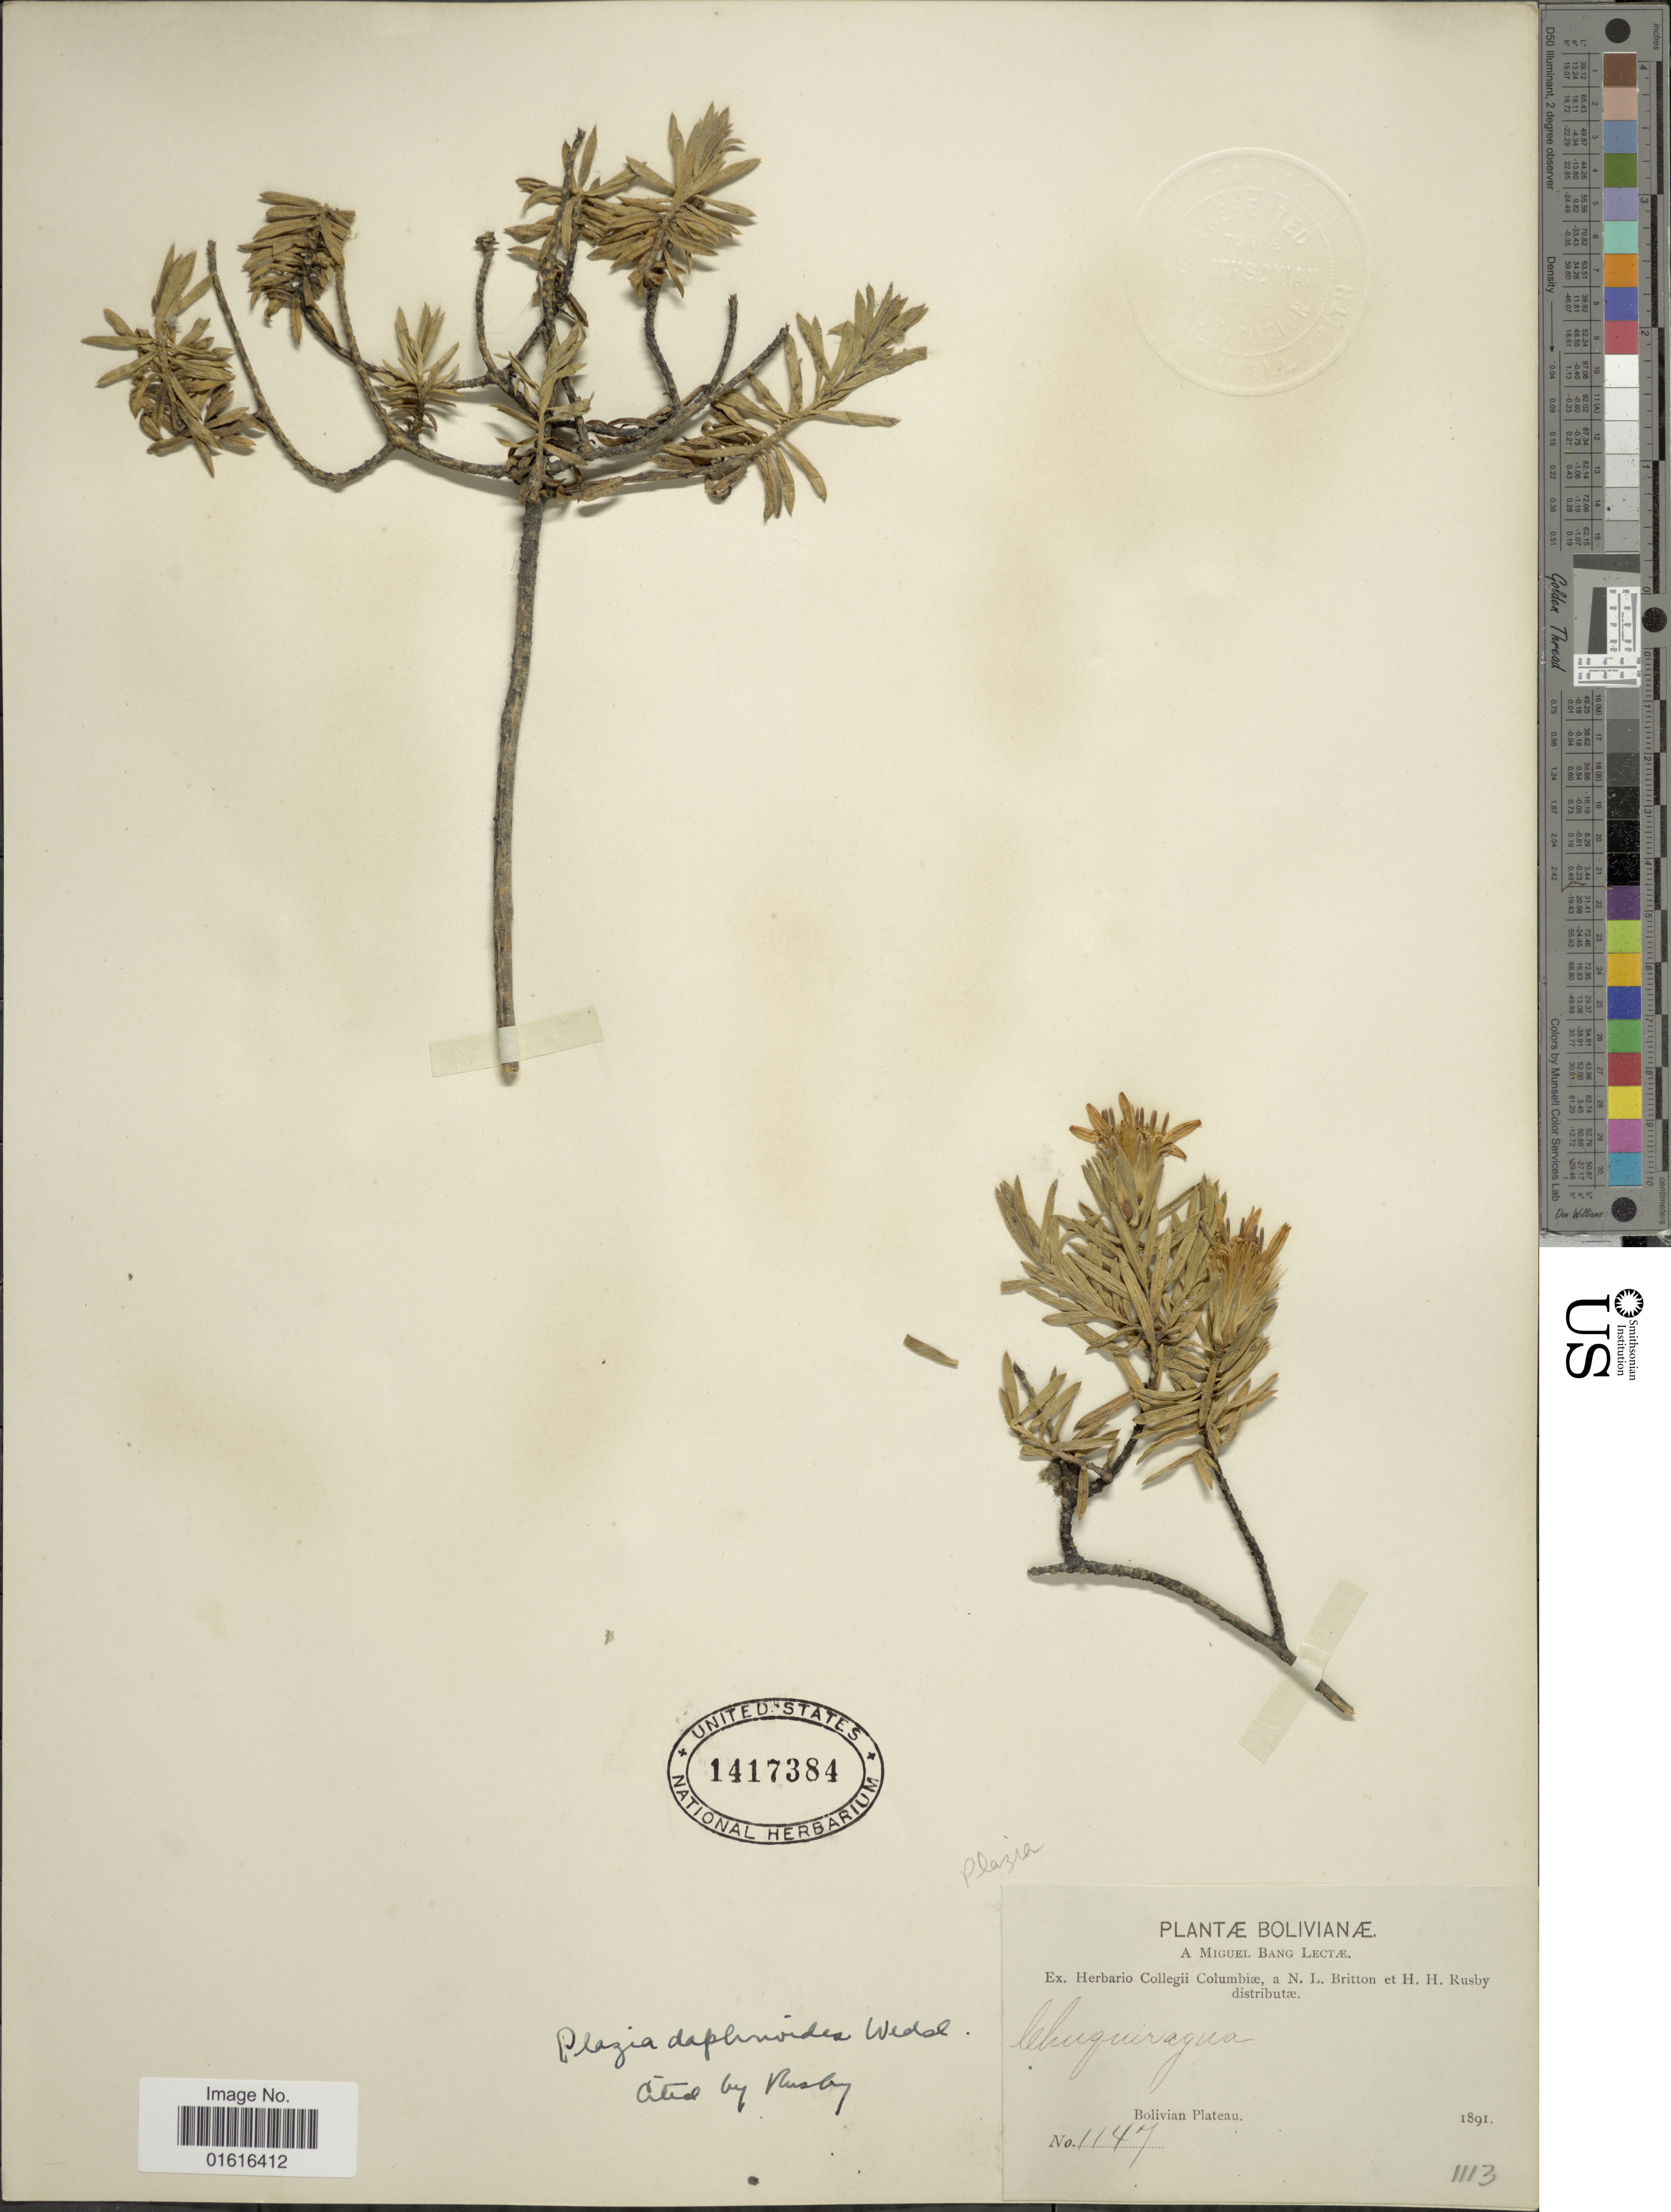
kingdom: Plantae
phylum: Tracheophyta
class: Magnoliopsida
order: Asterales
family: Asteraceae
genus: Plazia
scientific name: Plazia daphnoides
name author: Wedd.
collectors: M. Bang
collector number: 1147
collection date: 1891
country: Bolivia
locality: Bolivian Plateau, Chuquiraga [unsure placement]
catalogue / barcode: US 1417384